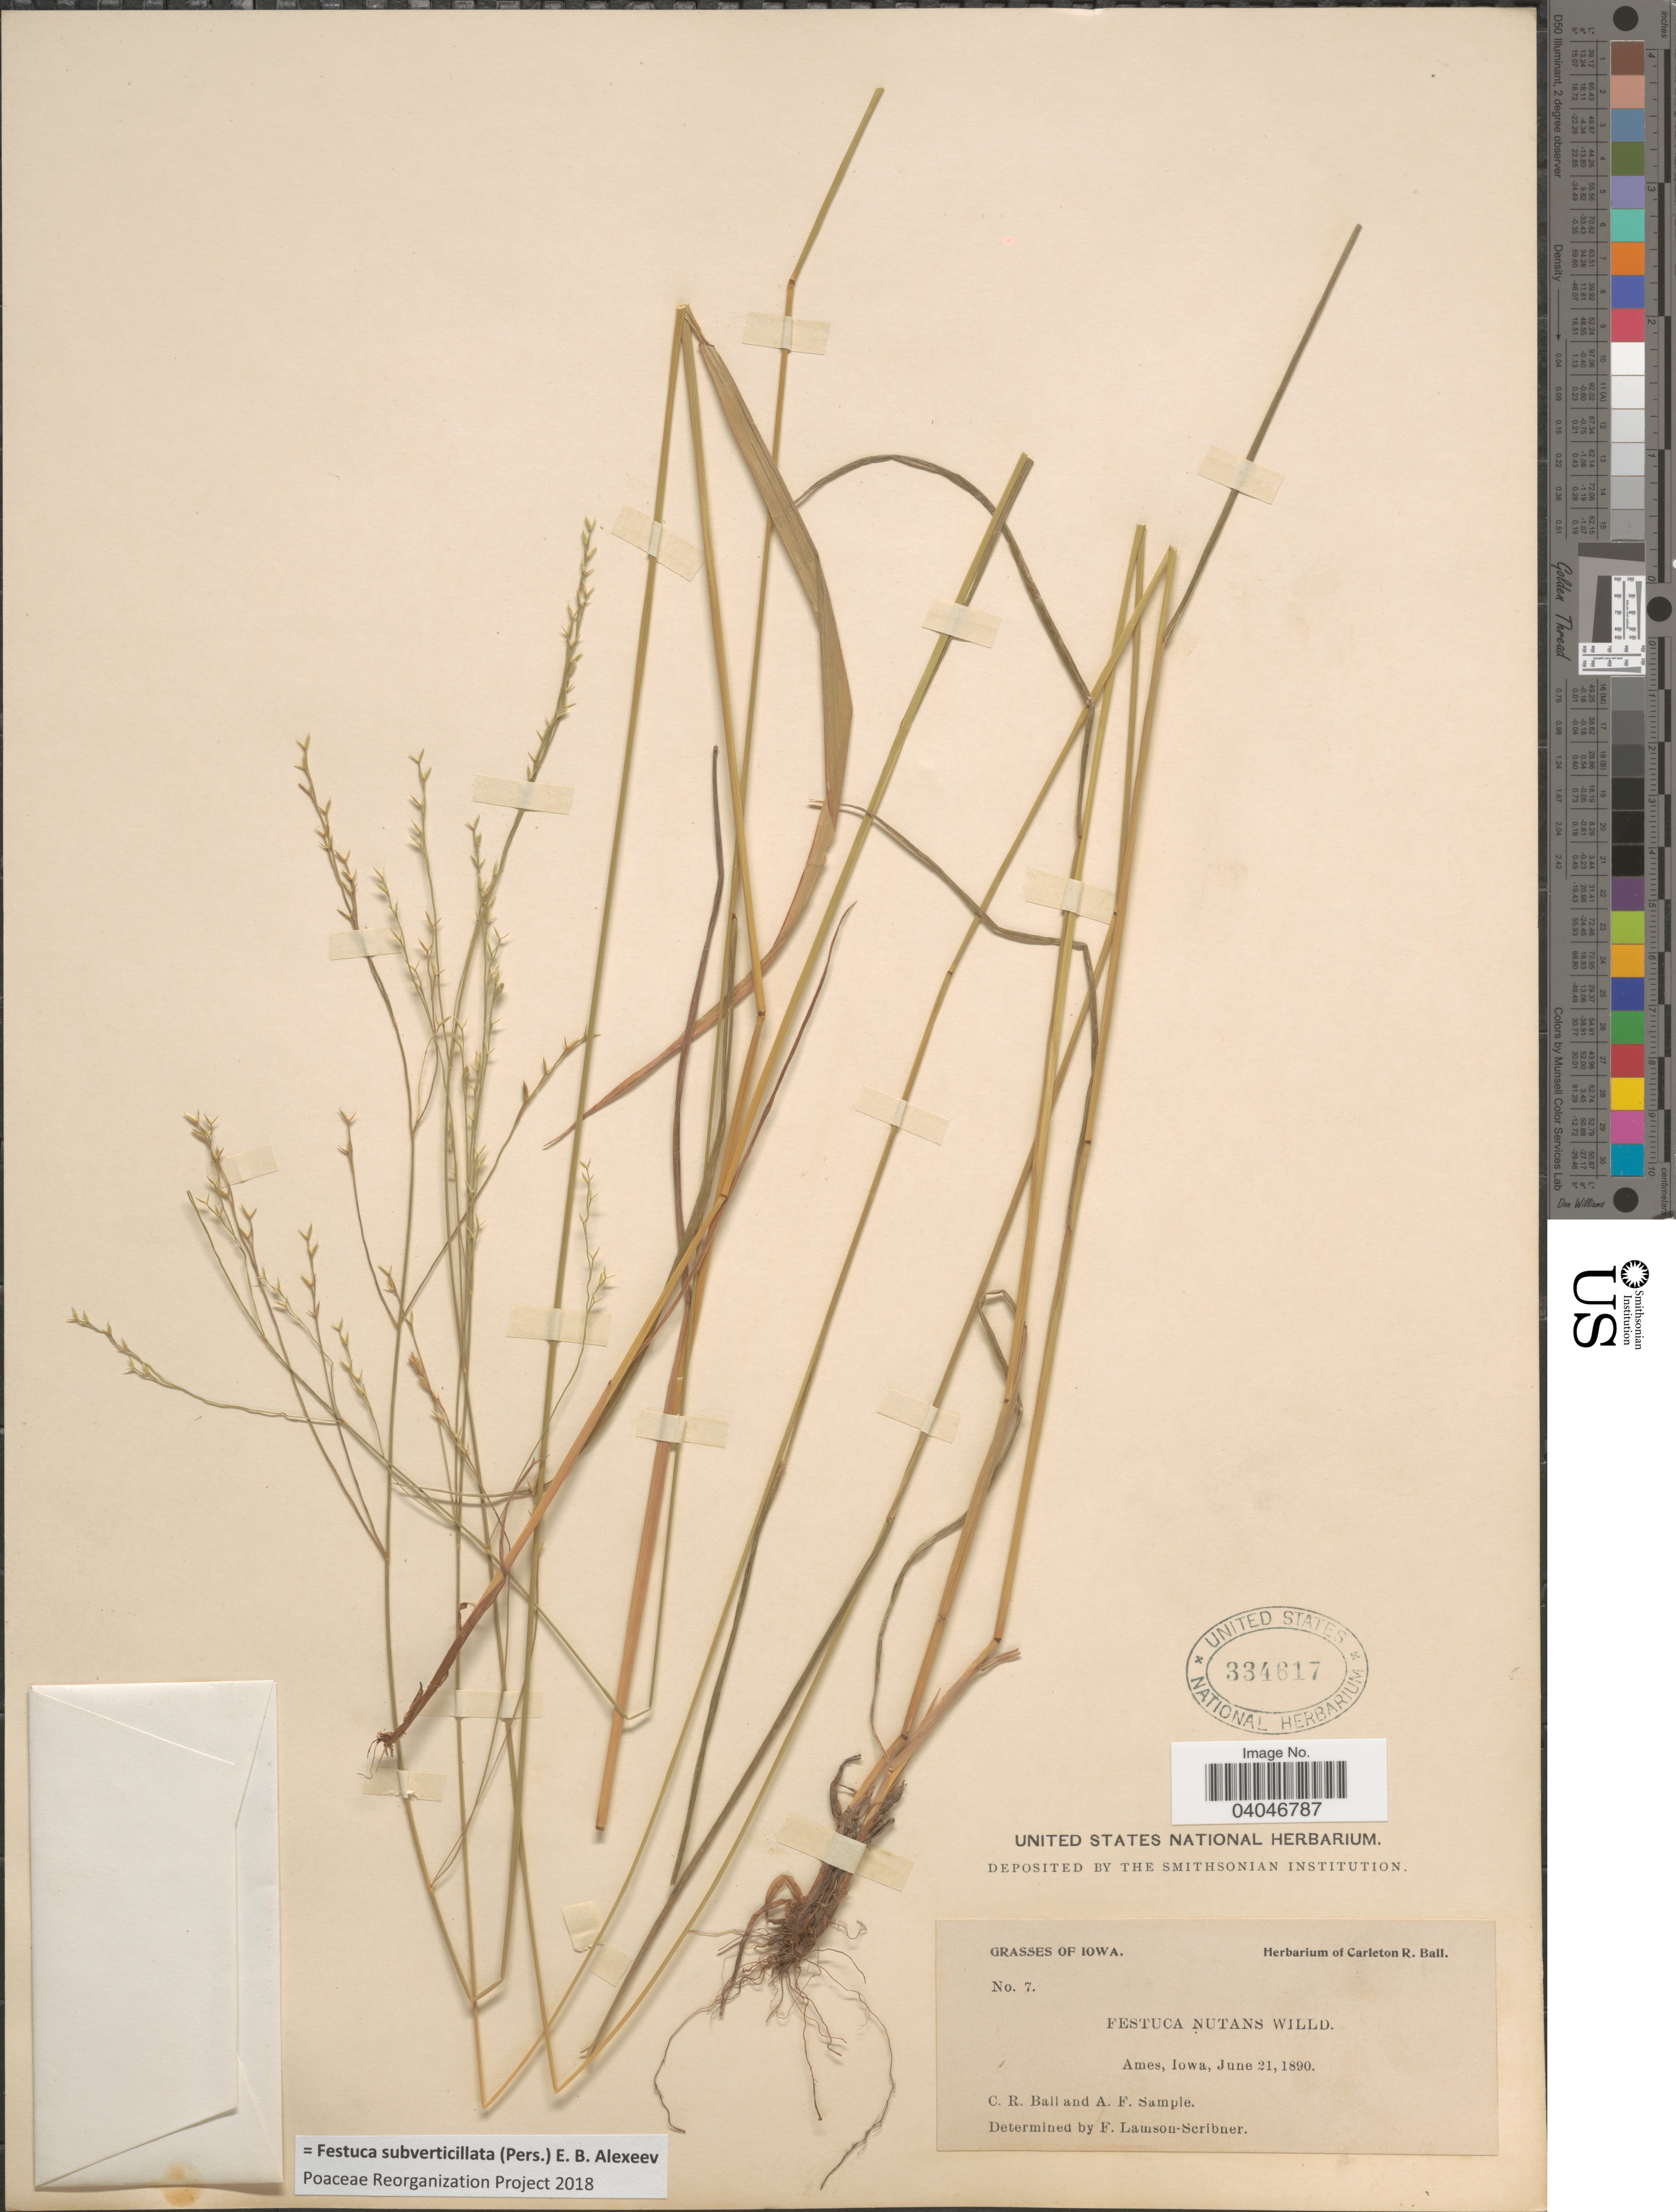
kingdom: Plantae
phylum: Tracheophyta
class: Liliopsida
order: Poales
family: Poaceae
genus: Festuca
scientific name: Festuca subverticillata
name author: (Pers.) E.B. Alexeev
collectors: C. R. Ball & A. Sample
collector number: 7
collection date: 1890-06-21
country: United States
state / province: Iowa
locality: Ames.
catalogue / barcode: US 334617